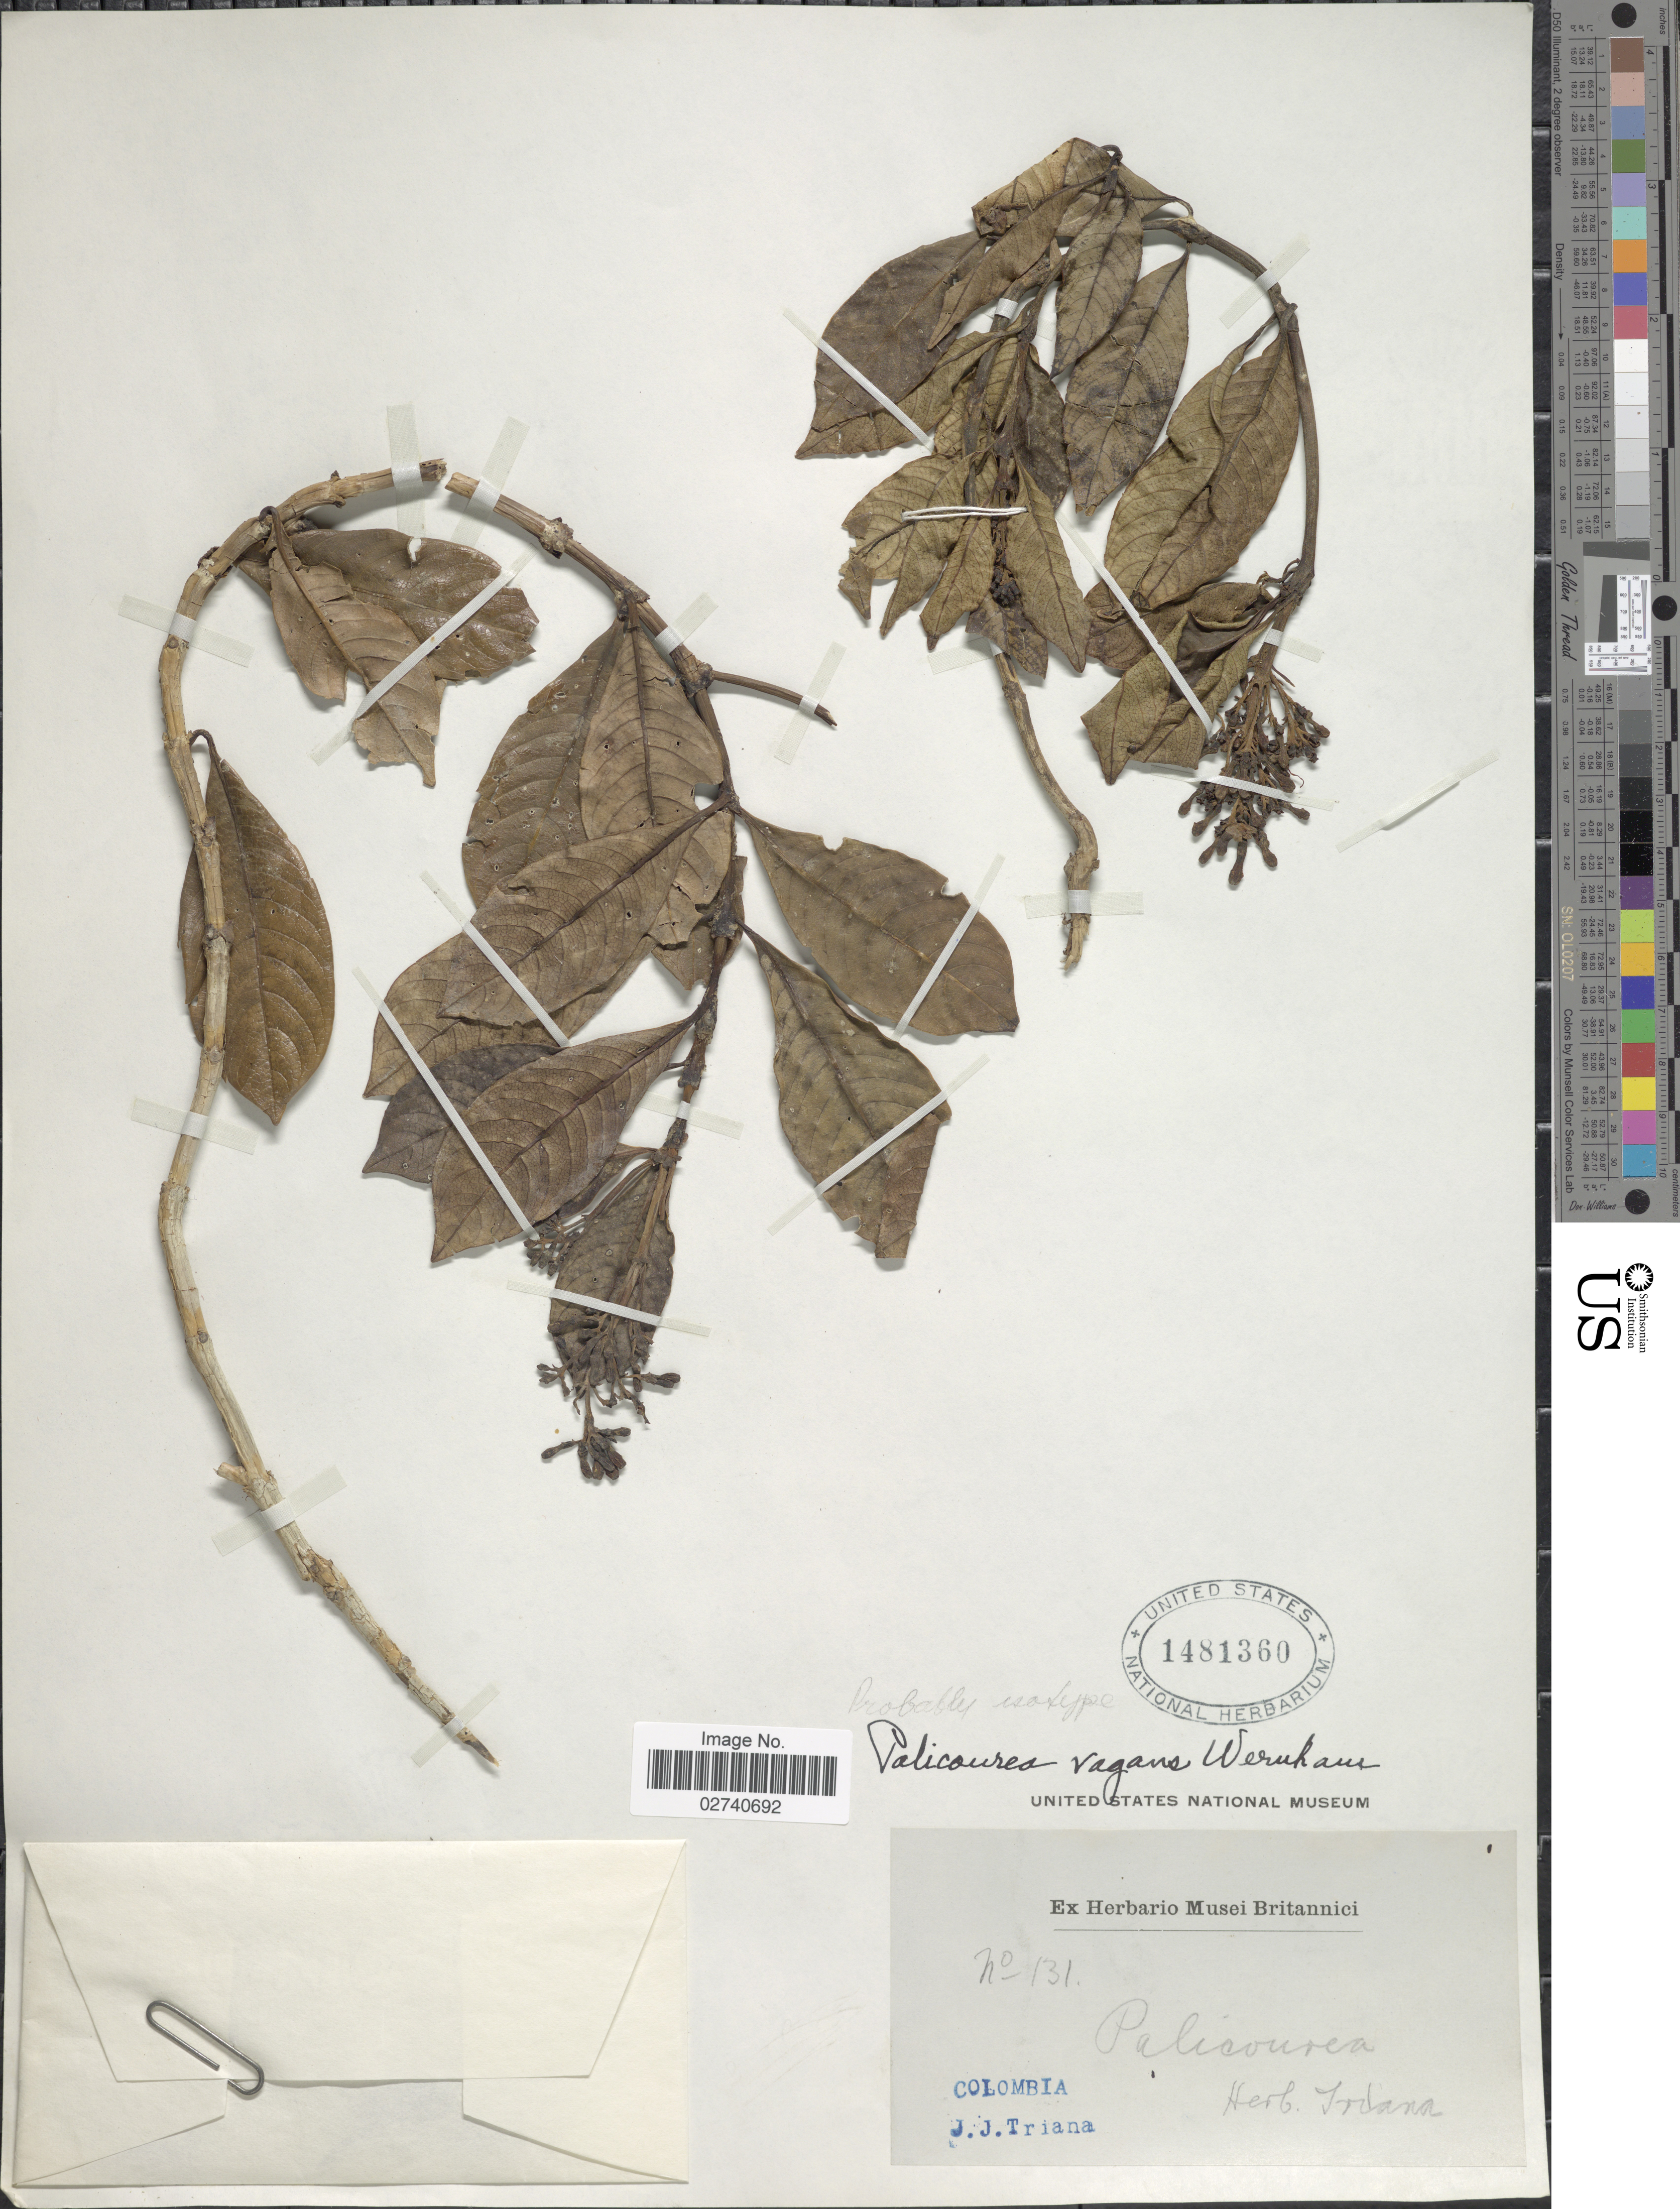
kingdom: Plantae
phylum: Tracheophyta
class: Magnoliopsida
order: Gentianales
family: Rubiaceae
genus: Palicourea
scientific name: Palicourea vaginata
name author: Benth.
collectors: J. J. Triana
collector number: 131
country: Colombia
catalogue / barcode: US 1481360